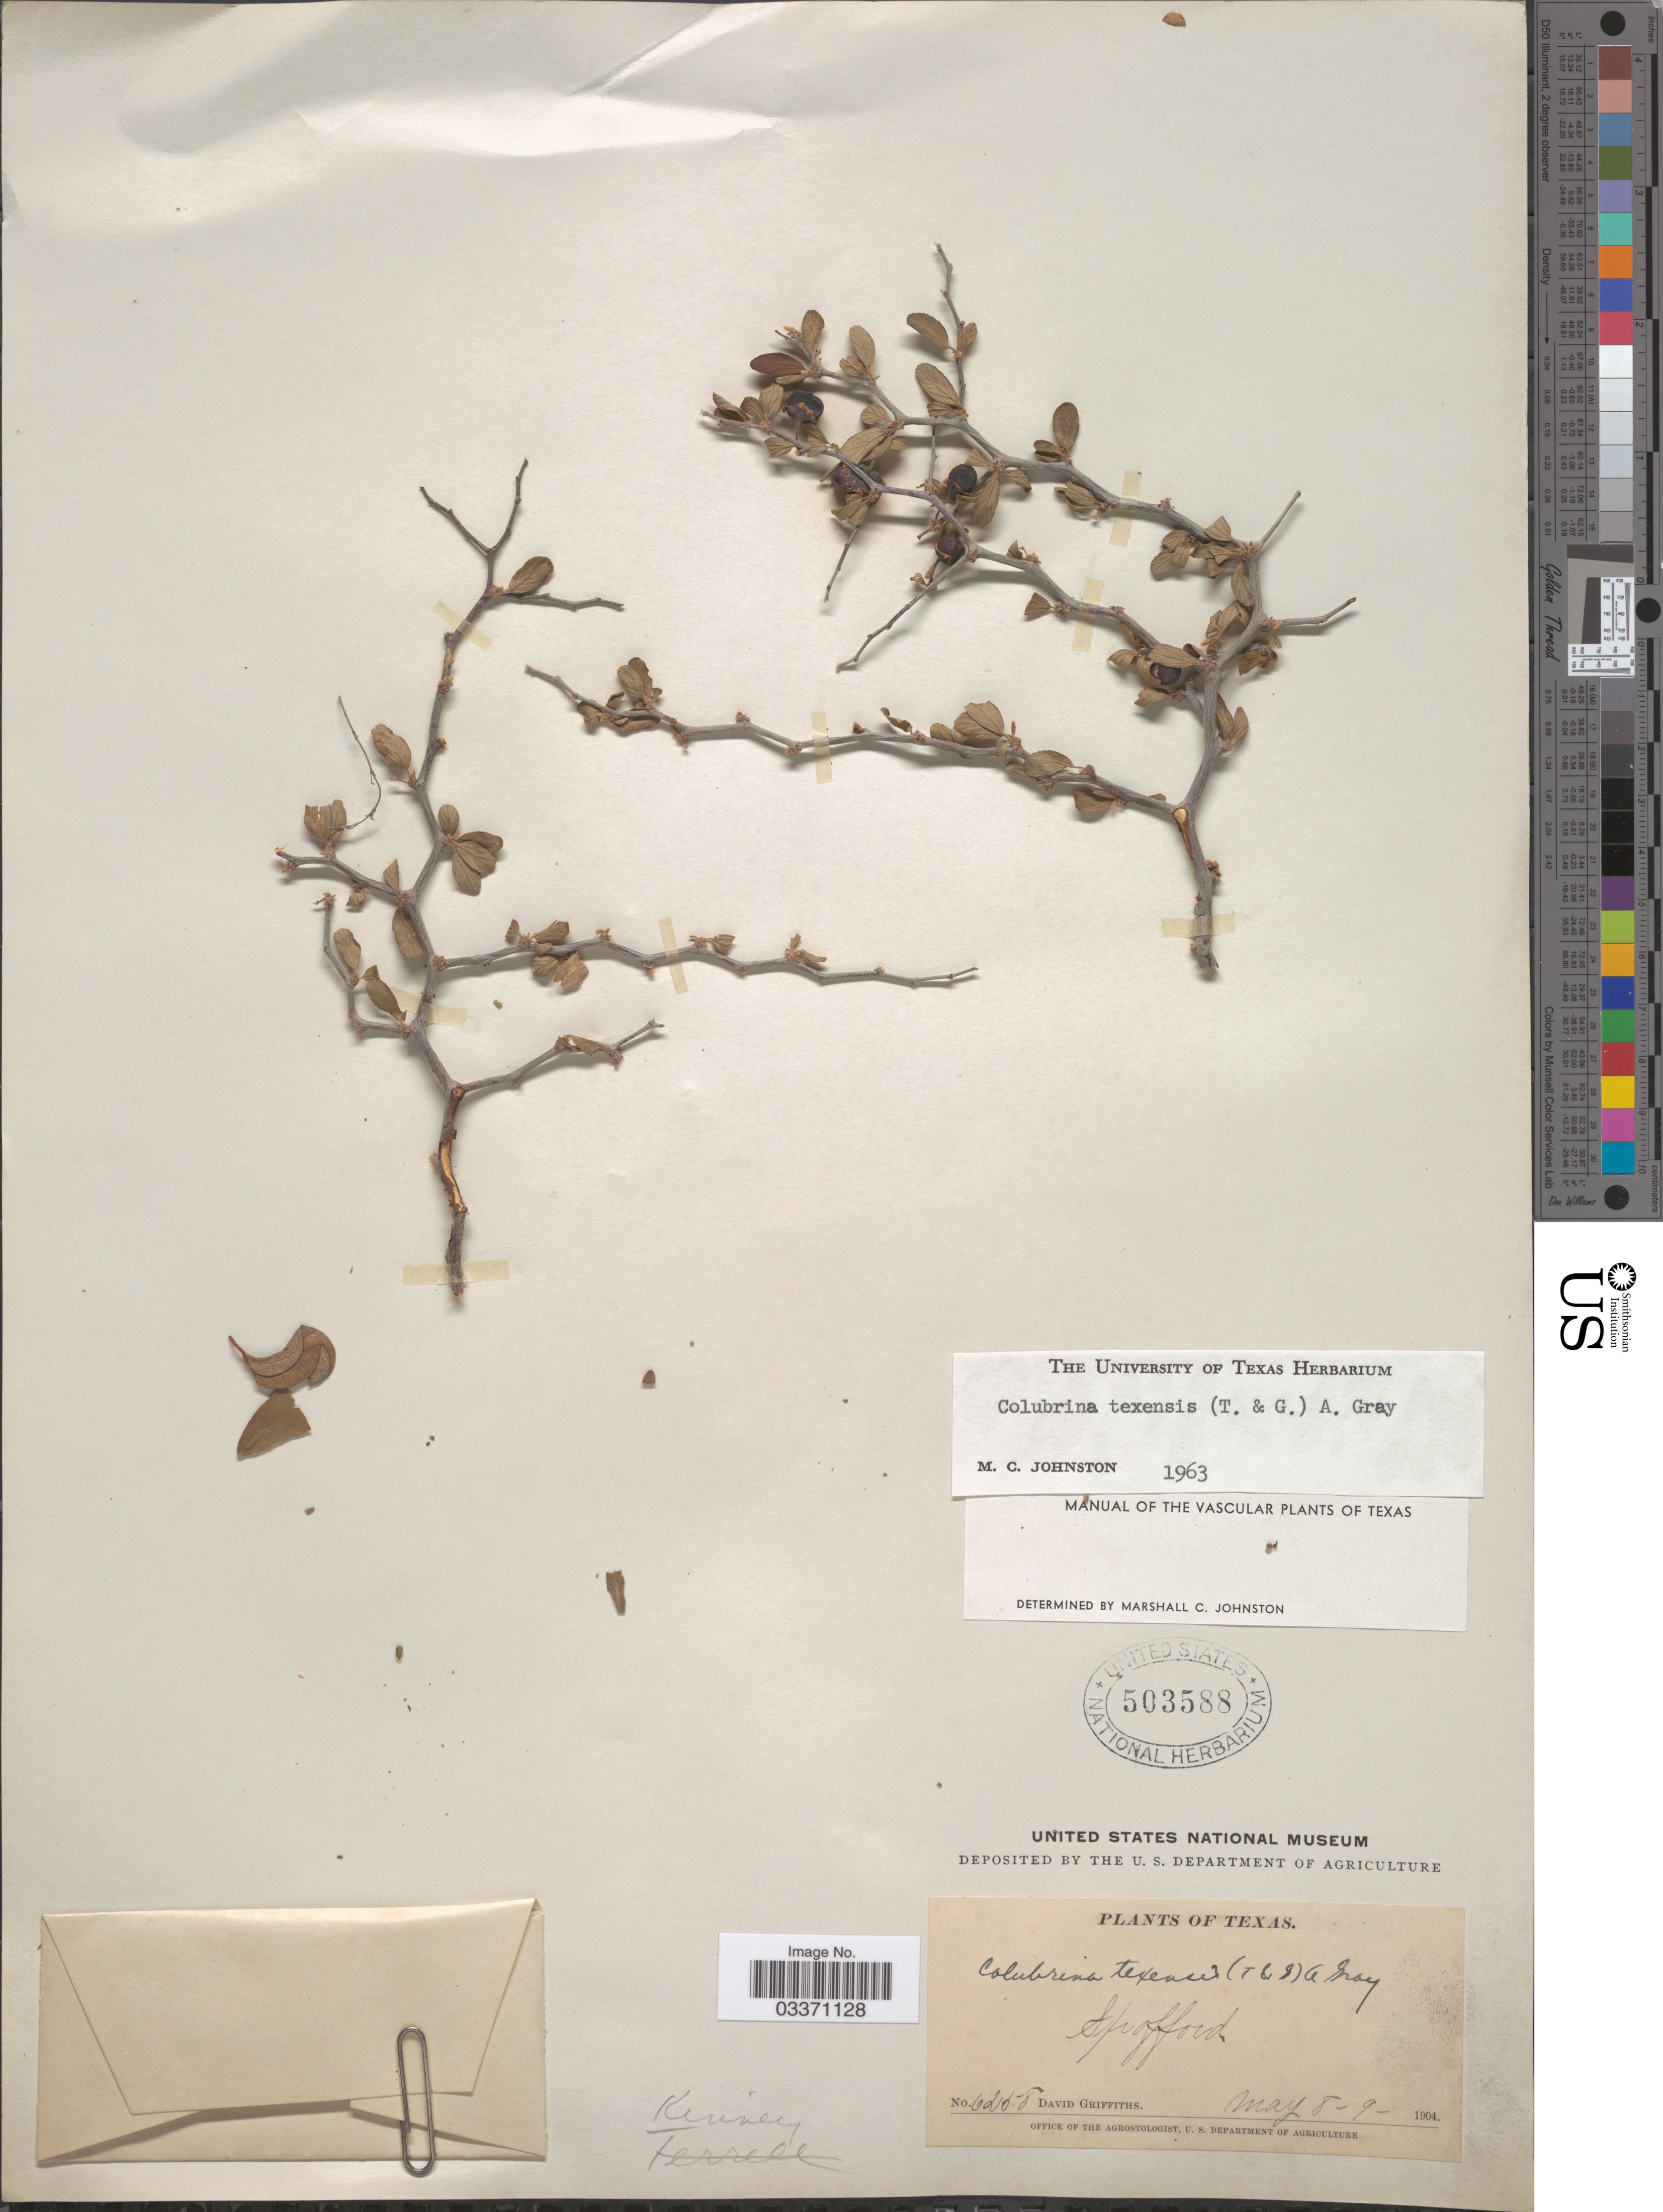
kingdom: Plantae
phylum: Tracheophyta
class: Magnoliopsida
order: Rosales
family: Rhamnaceae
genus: Colubrina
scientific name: Colubrina texensis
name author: (Torr. & A. Gray) A. Gray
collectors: D. Griffiths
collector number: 6258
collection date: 1904-05-08/1904-05-09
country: United States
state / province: Texas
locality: Stafford.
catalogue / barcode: US 503588